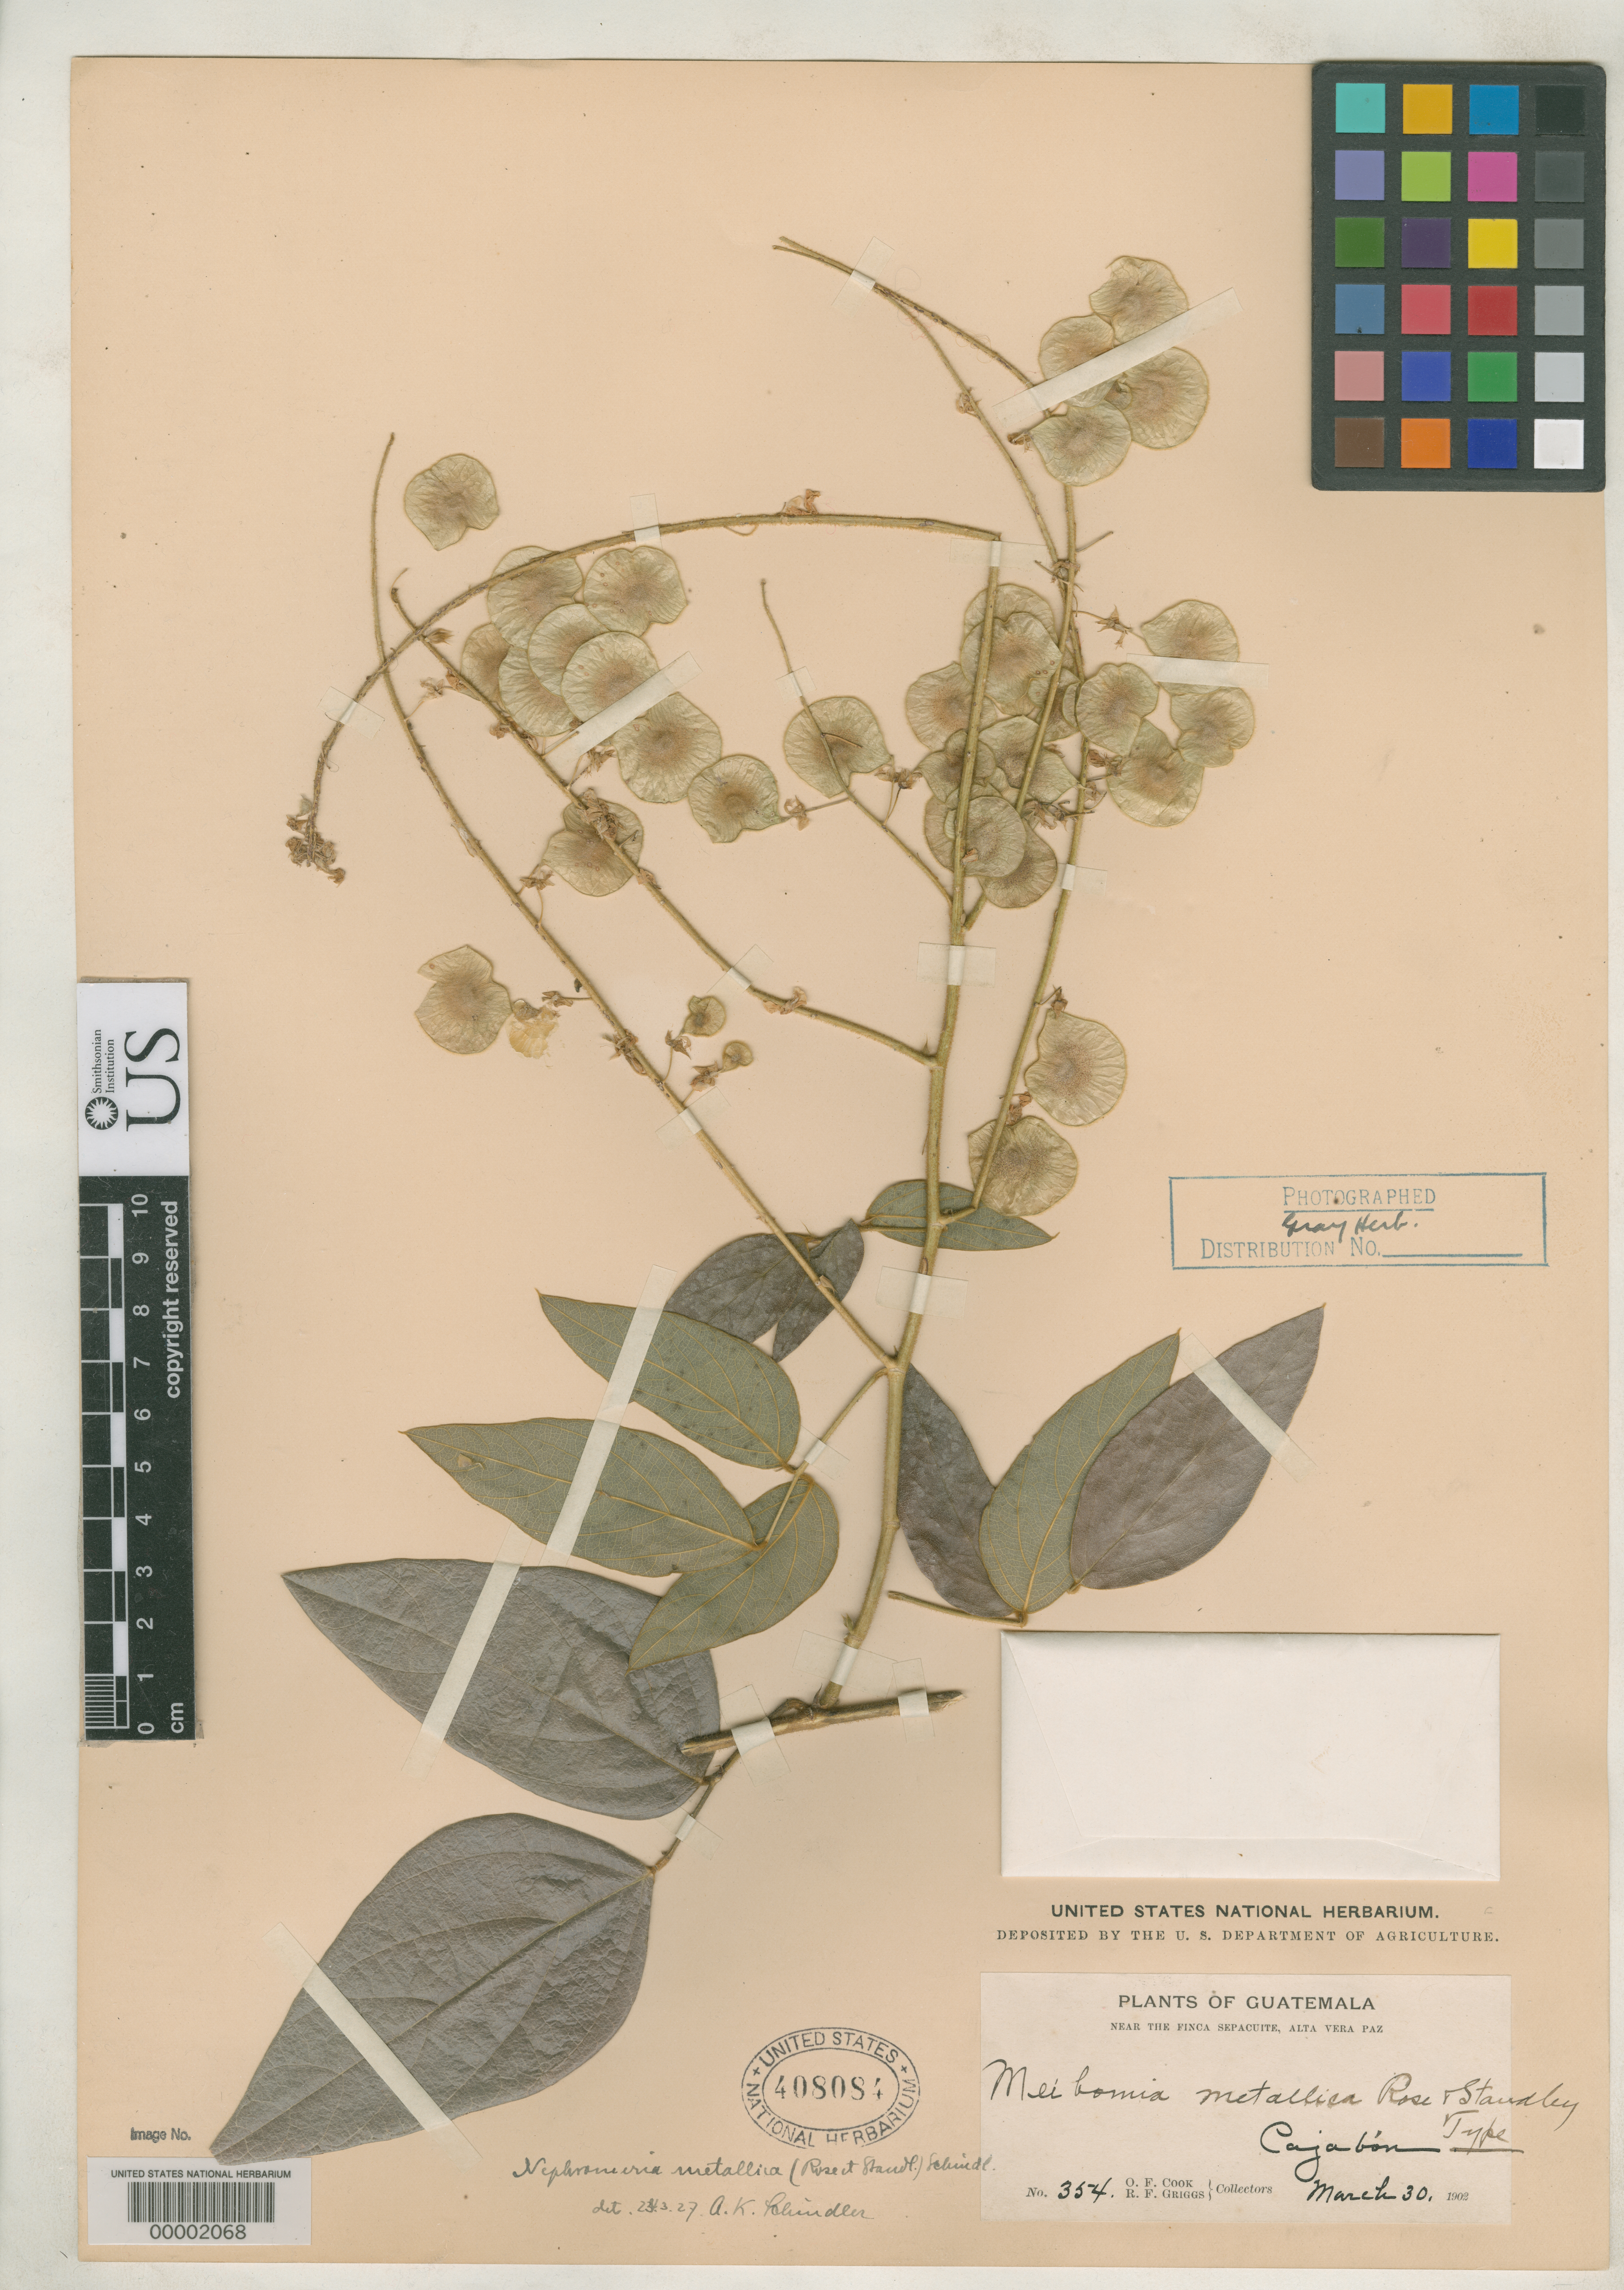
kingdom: Plantae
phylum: Tracheophyta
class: Magnoliopsida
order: Fabales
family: Fabaceae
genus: Meibomia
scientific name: Meibomia metallica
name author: Rose & Standl.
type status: Holotype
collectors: O. F. Cook & R. F. Griggs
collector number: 354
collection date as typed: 30 Mar 1902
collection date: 1902-03-30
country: Guatemala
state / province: Alta Verapaz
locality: Cajabon.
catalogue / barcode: US 408084